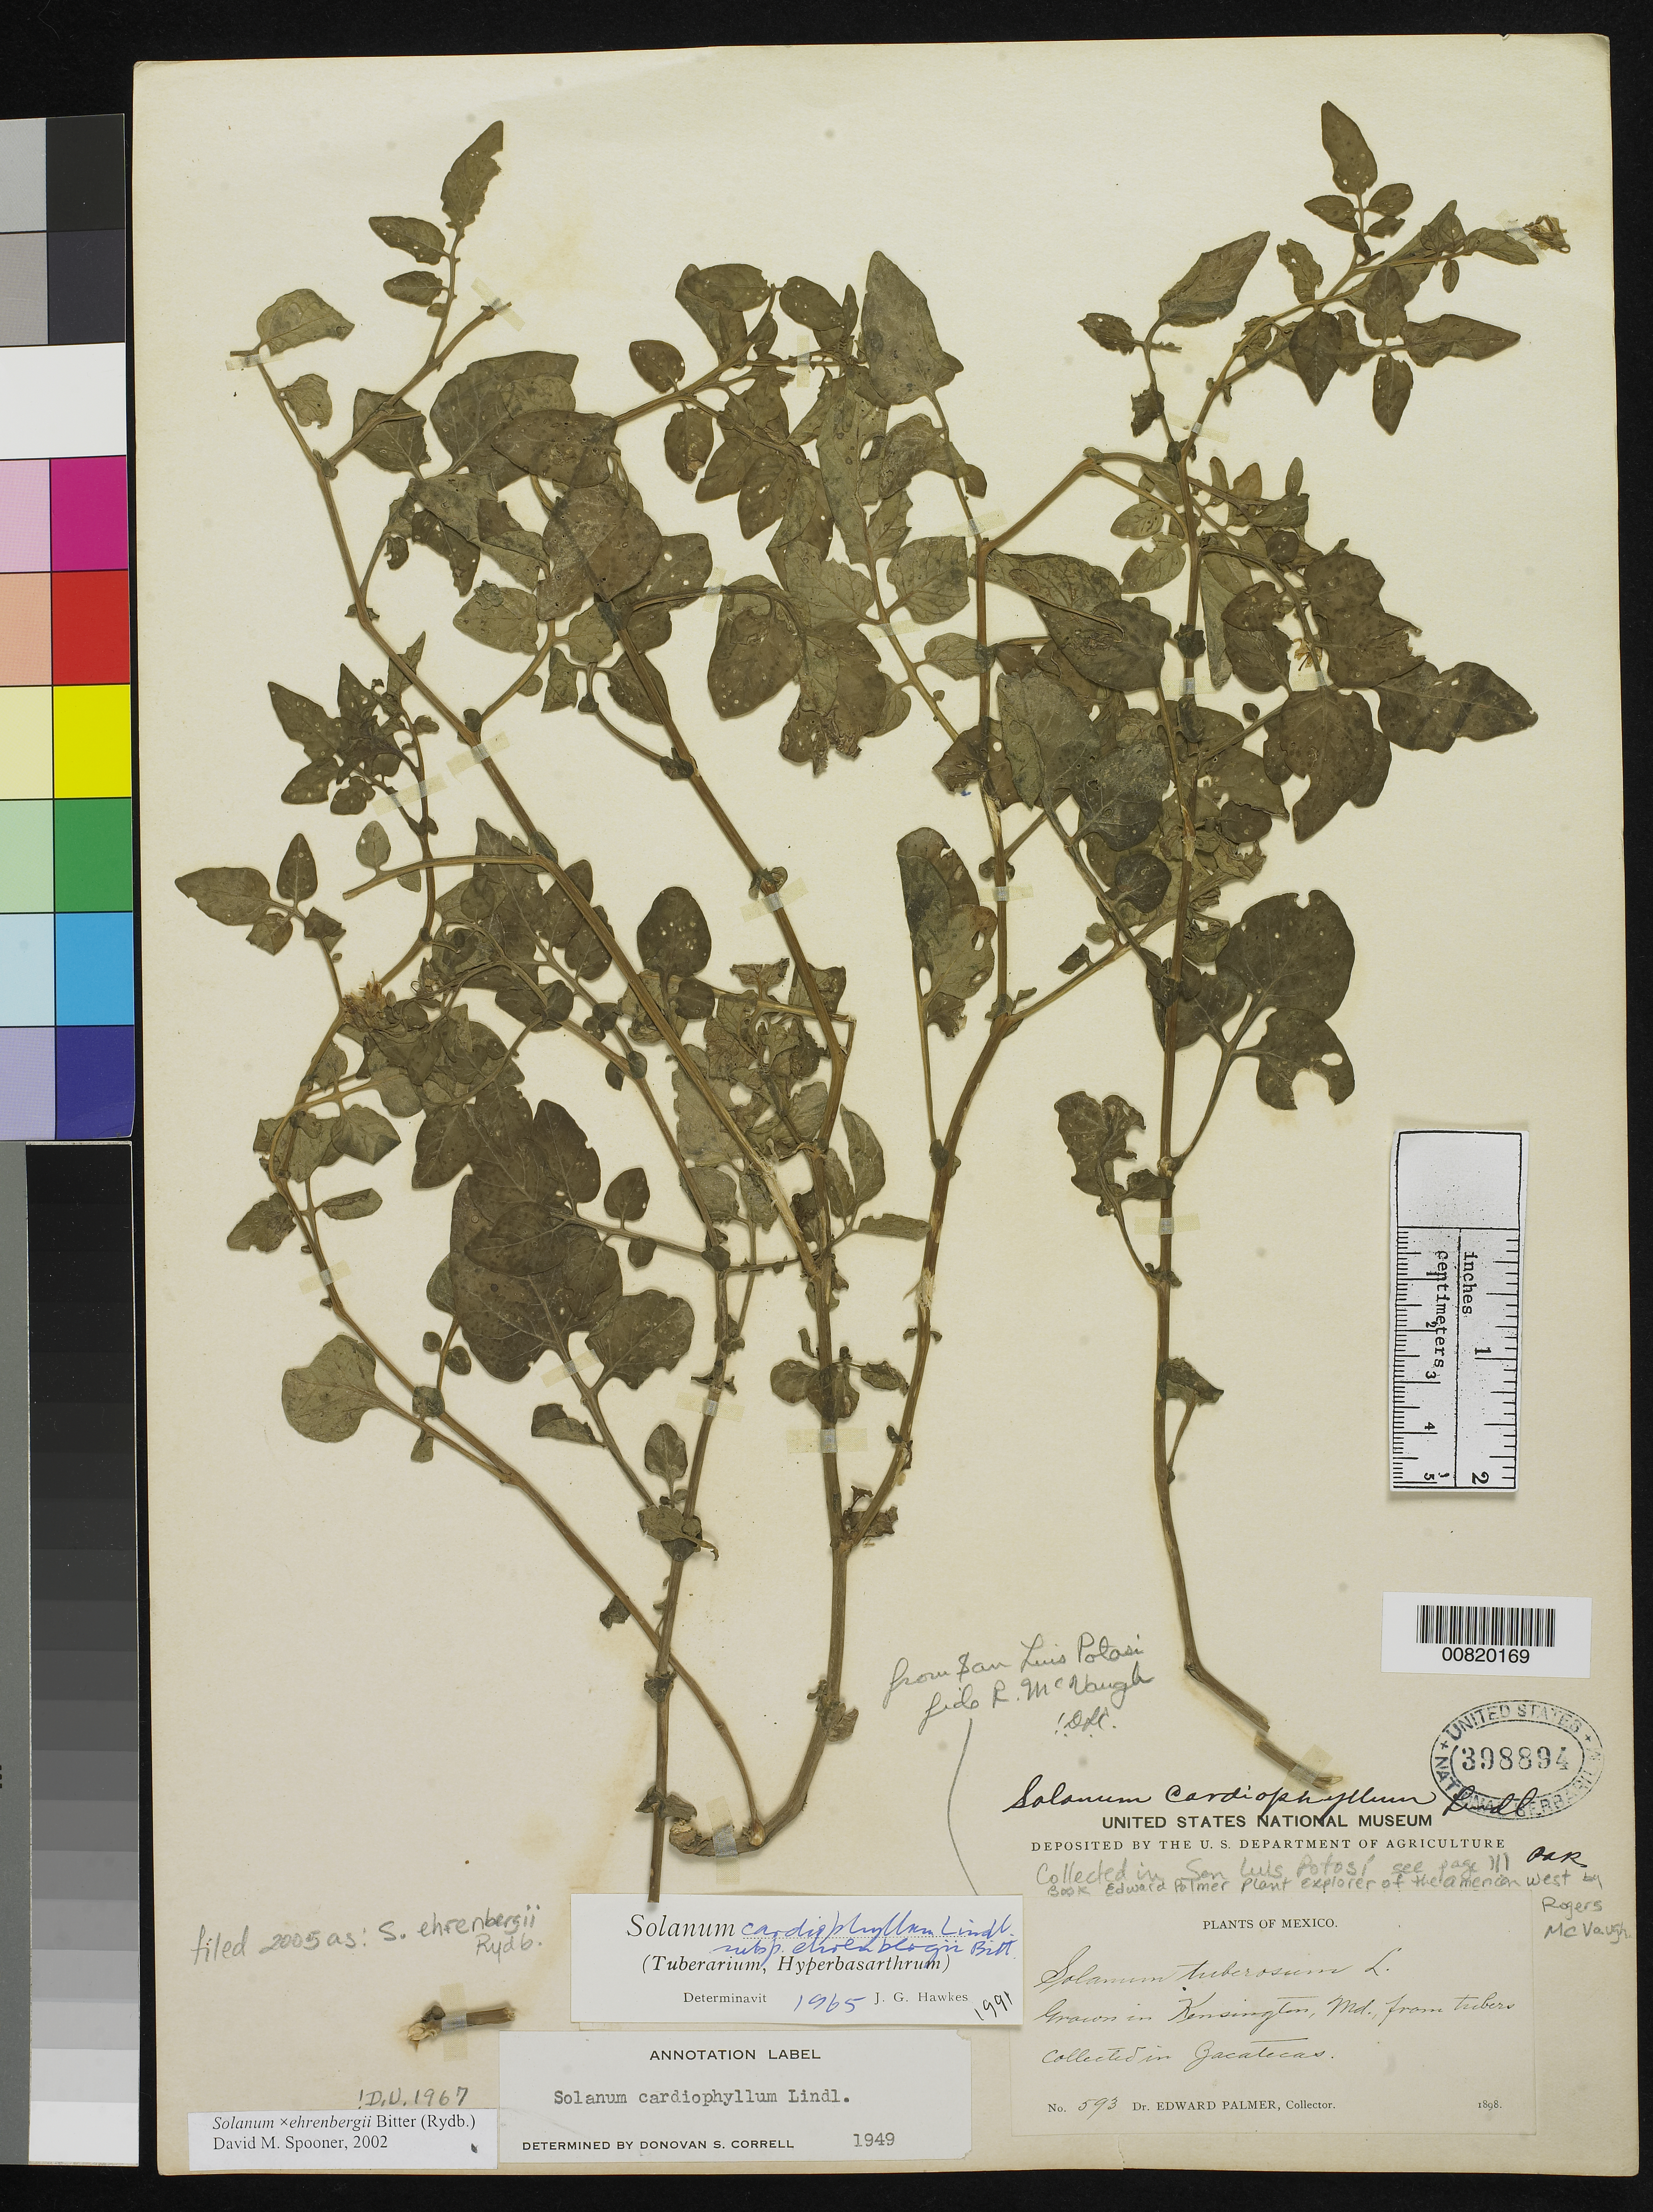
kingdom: Plantae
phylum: Tracheophyta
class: Magnoliopsida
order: Solanales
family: Solanaceae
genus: Solanum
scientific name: Solanum ehrenbergii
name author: Rydb.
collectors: E. Palmer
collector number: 593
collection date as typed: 1898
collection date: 1898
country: Mexico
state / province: Zacatecas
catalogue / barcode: US 398894